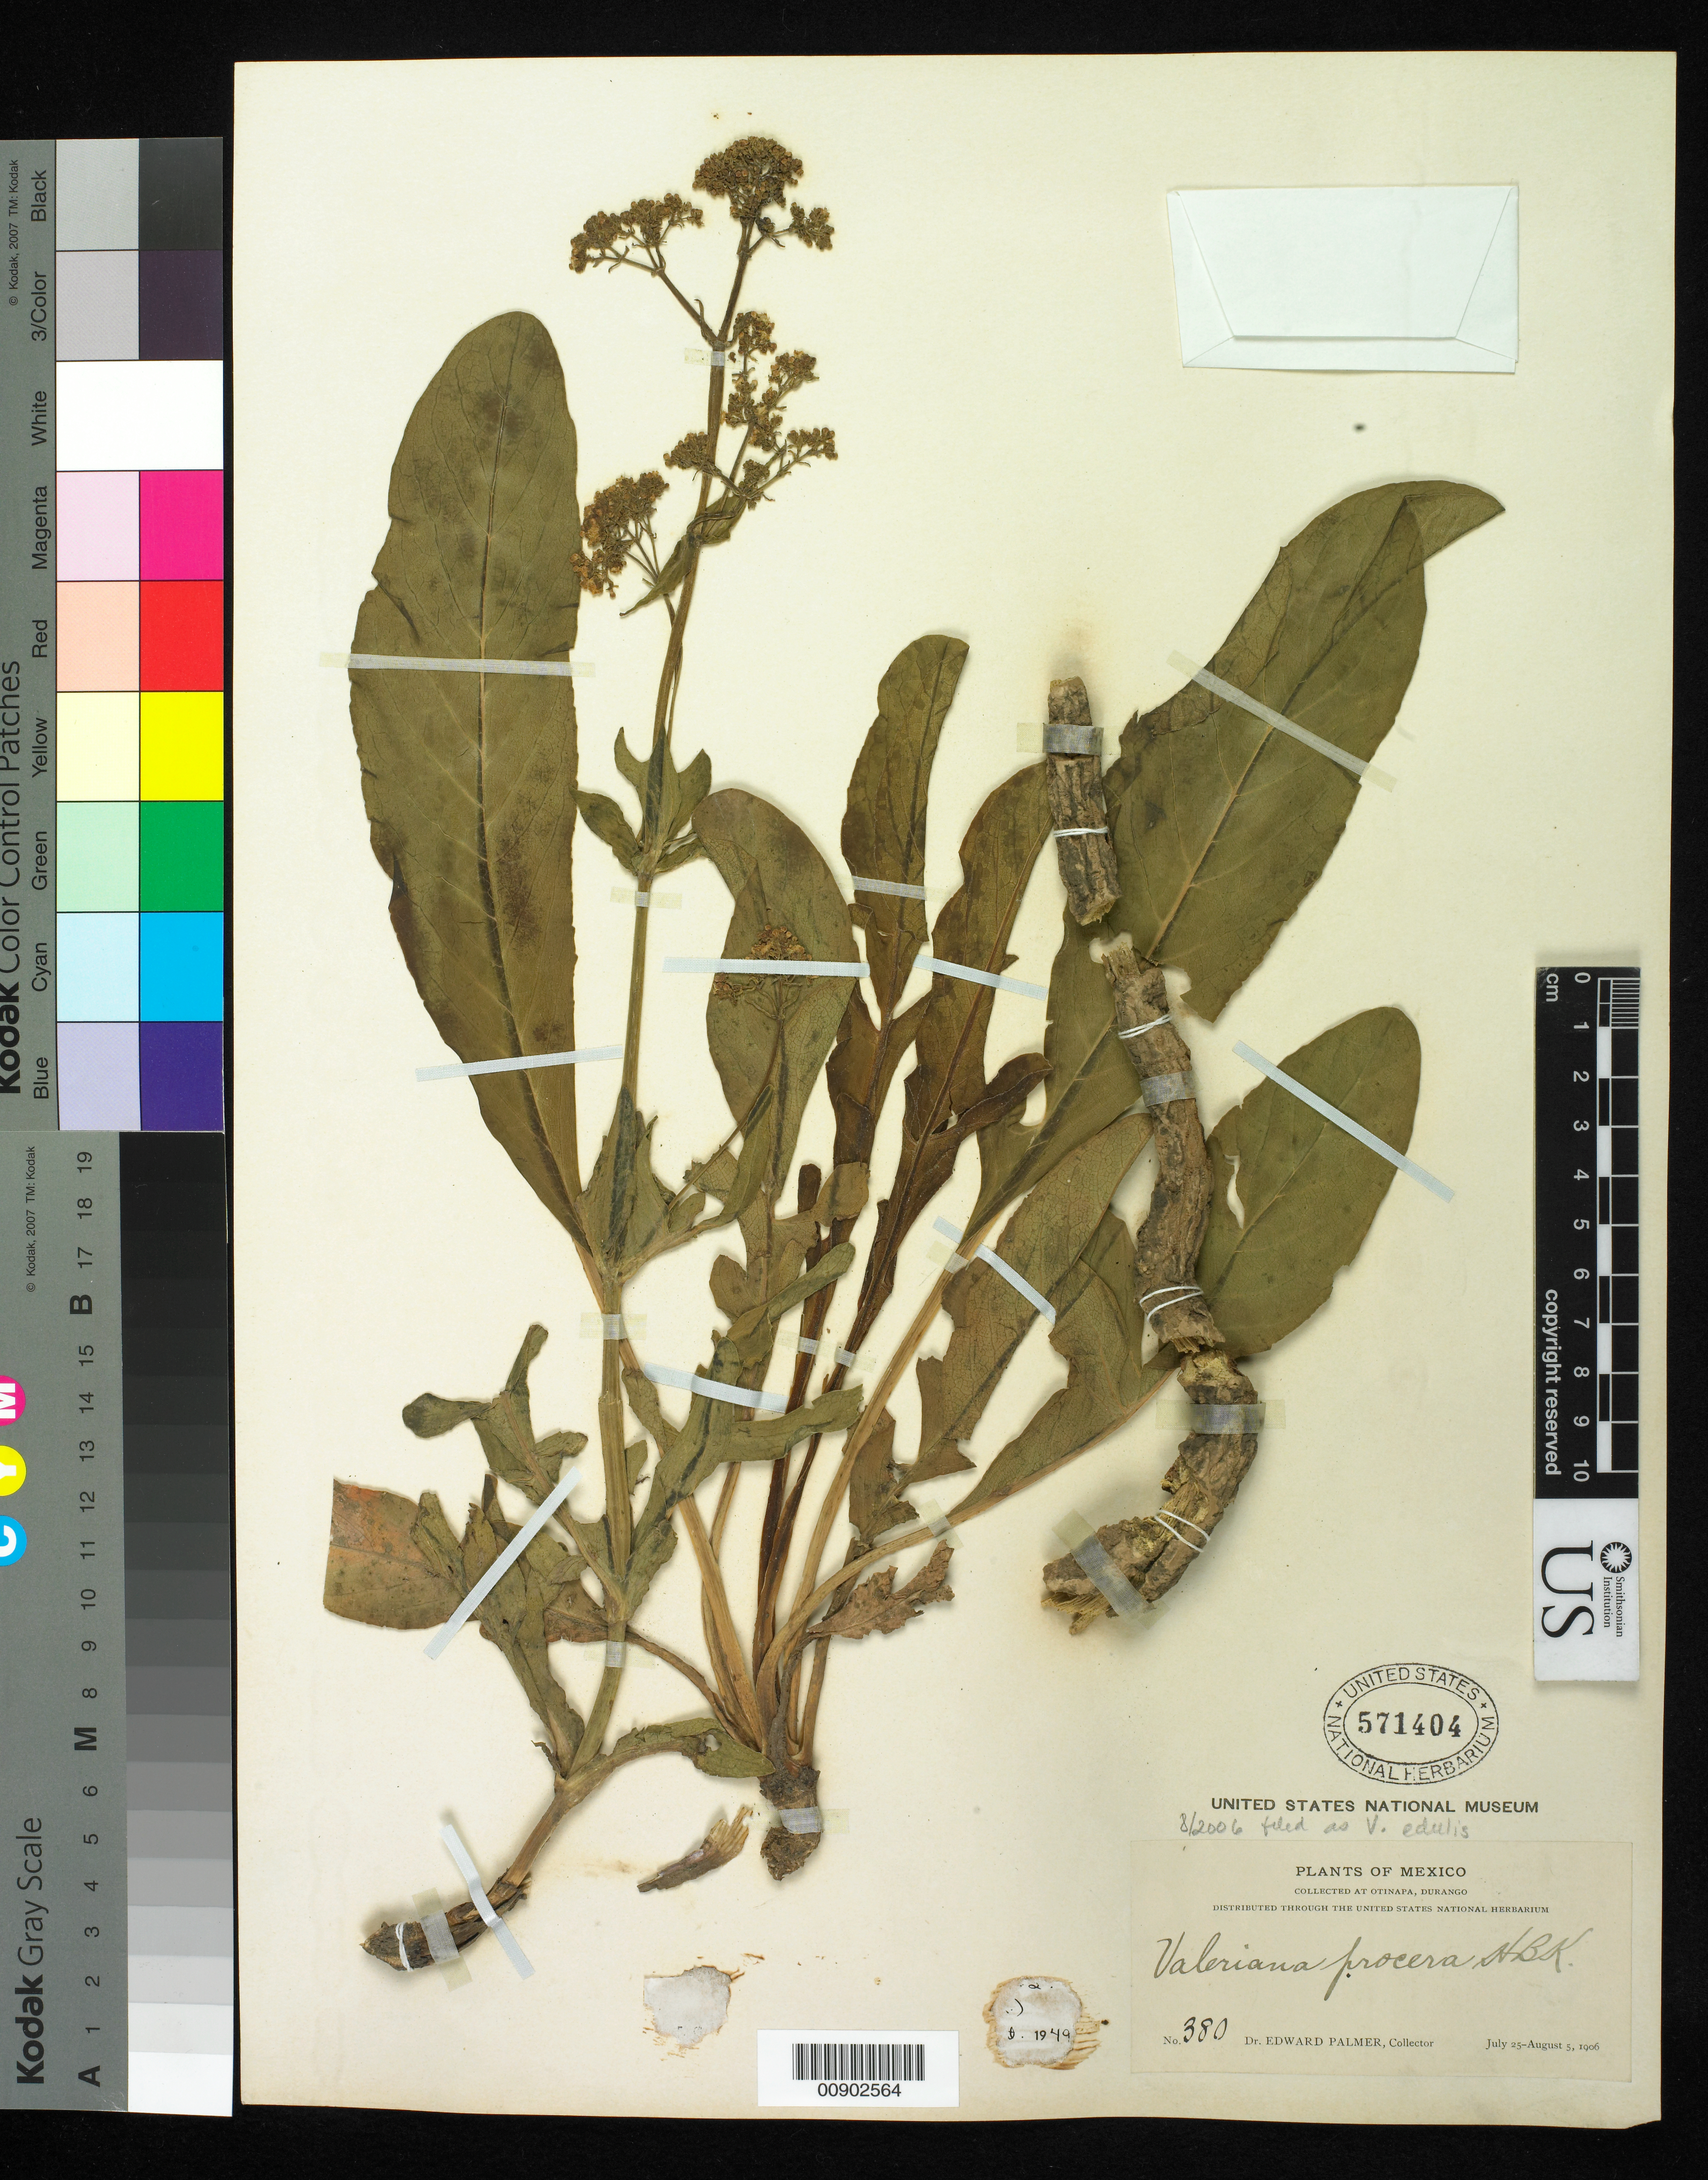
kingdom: Plantae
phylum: Tracheophyta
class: Magnoliopsida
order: Dipsacales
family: Caprifoliaceae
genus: Valeriana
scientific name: Valeriana edulis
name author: Nutt.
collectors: E. Palmer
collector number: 380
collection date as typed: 25 Jul 1906 to 05 Aug 1906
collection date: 1906-07-25/1906-08-05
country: Mexico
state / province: Durango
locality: Otinapa, Durango.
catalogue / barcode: US 571404